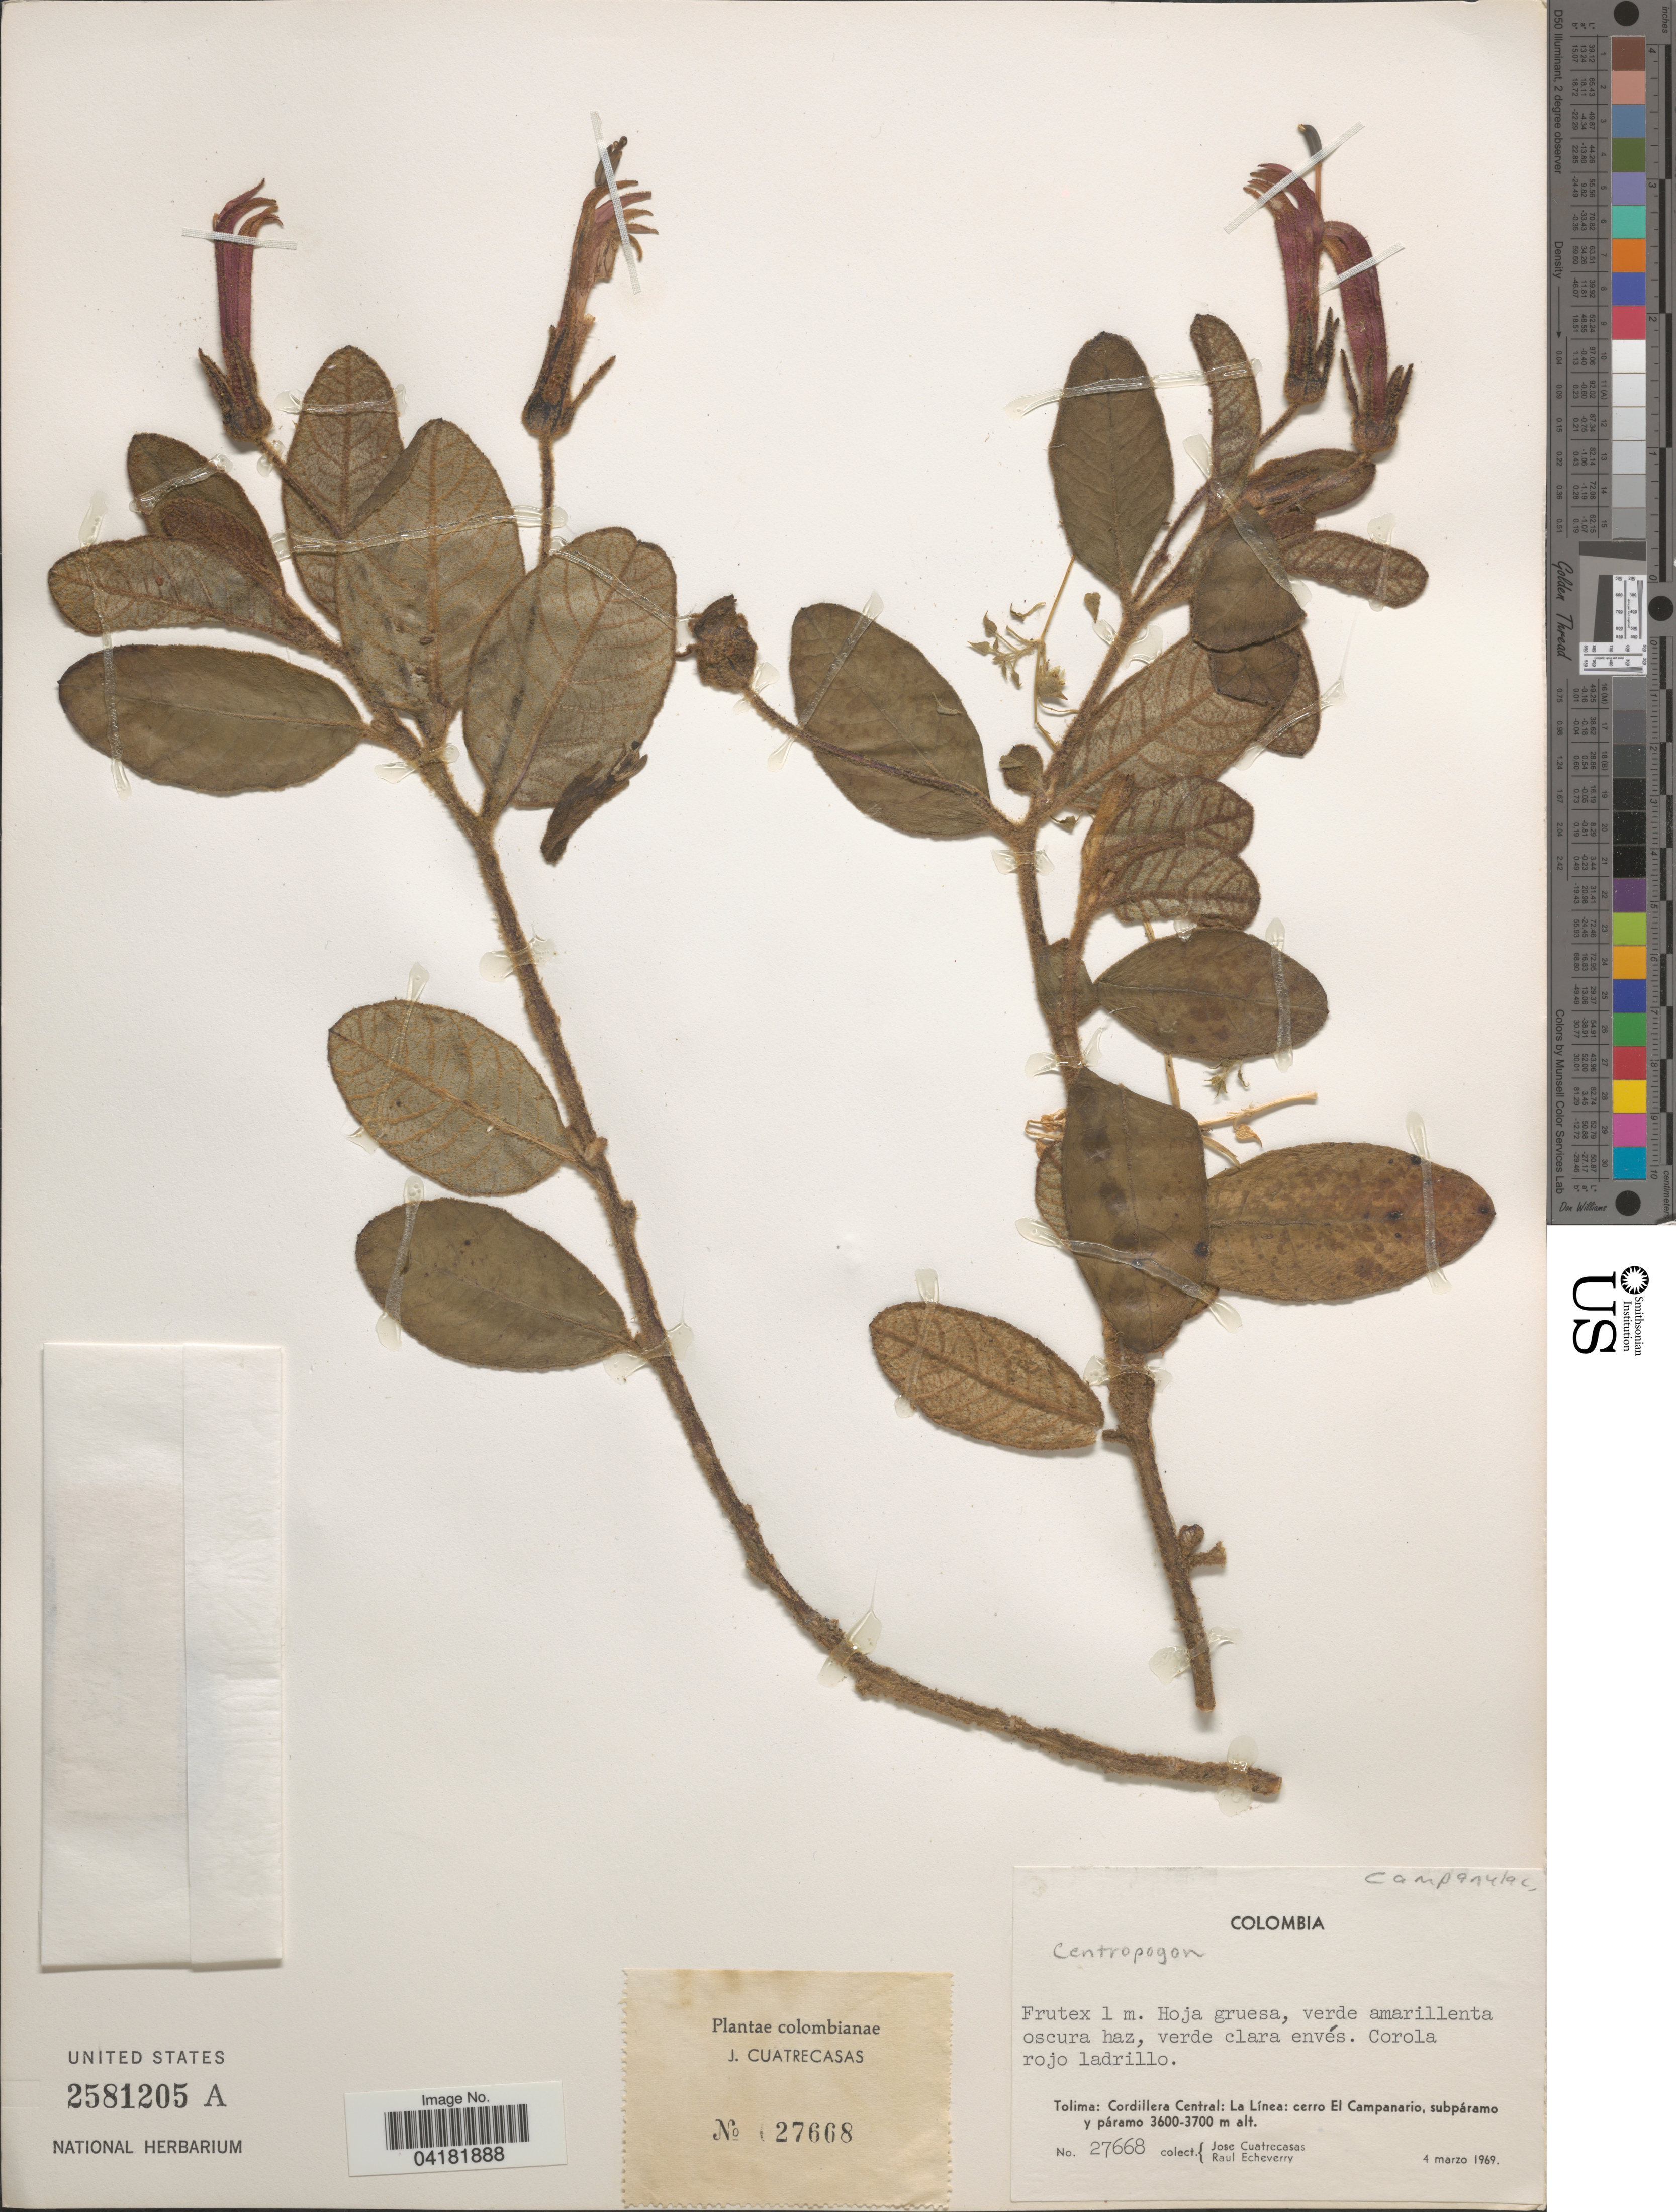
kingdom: Plantae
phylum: Tracheophyta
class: Magnoliopsida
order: Asterales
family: Campanulaceae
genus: Centropogon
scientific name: Centropogon sp.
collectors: J. Cuatrecasas & R. Echeverry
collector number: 27668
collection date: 1969-03-04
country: Colombia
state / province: Tolima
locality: Cordillera Central: La Línea: cerro El Campanario.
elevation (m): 3600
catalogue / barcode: US 2581205A